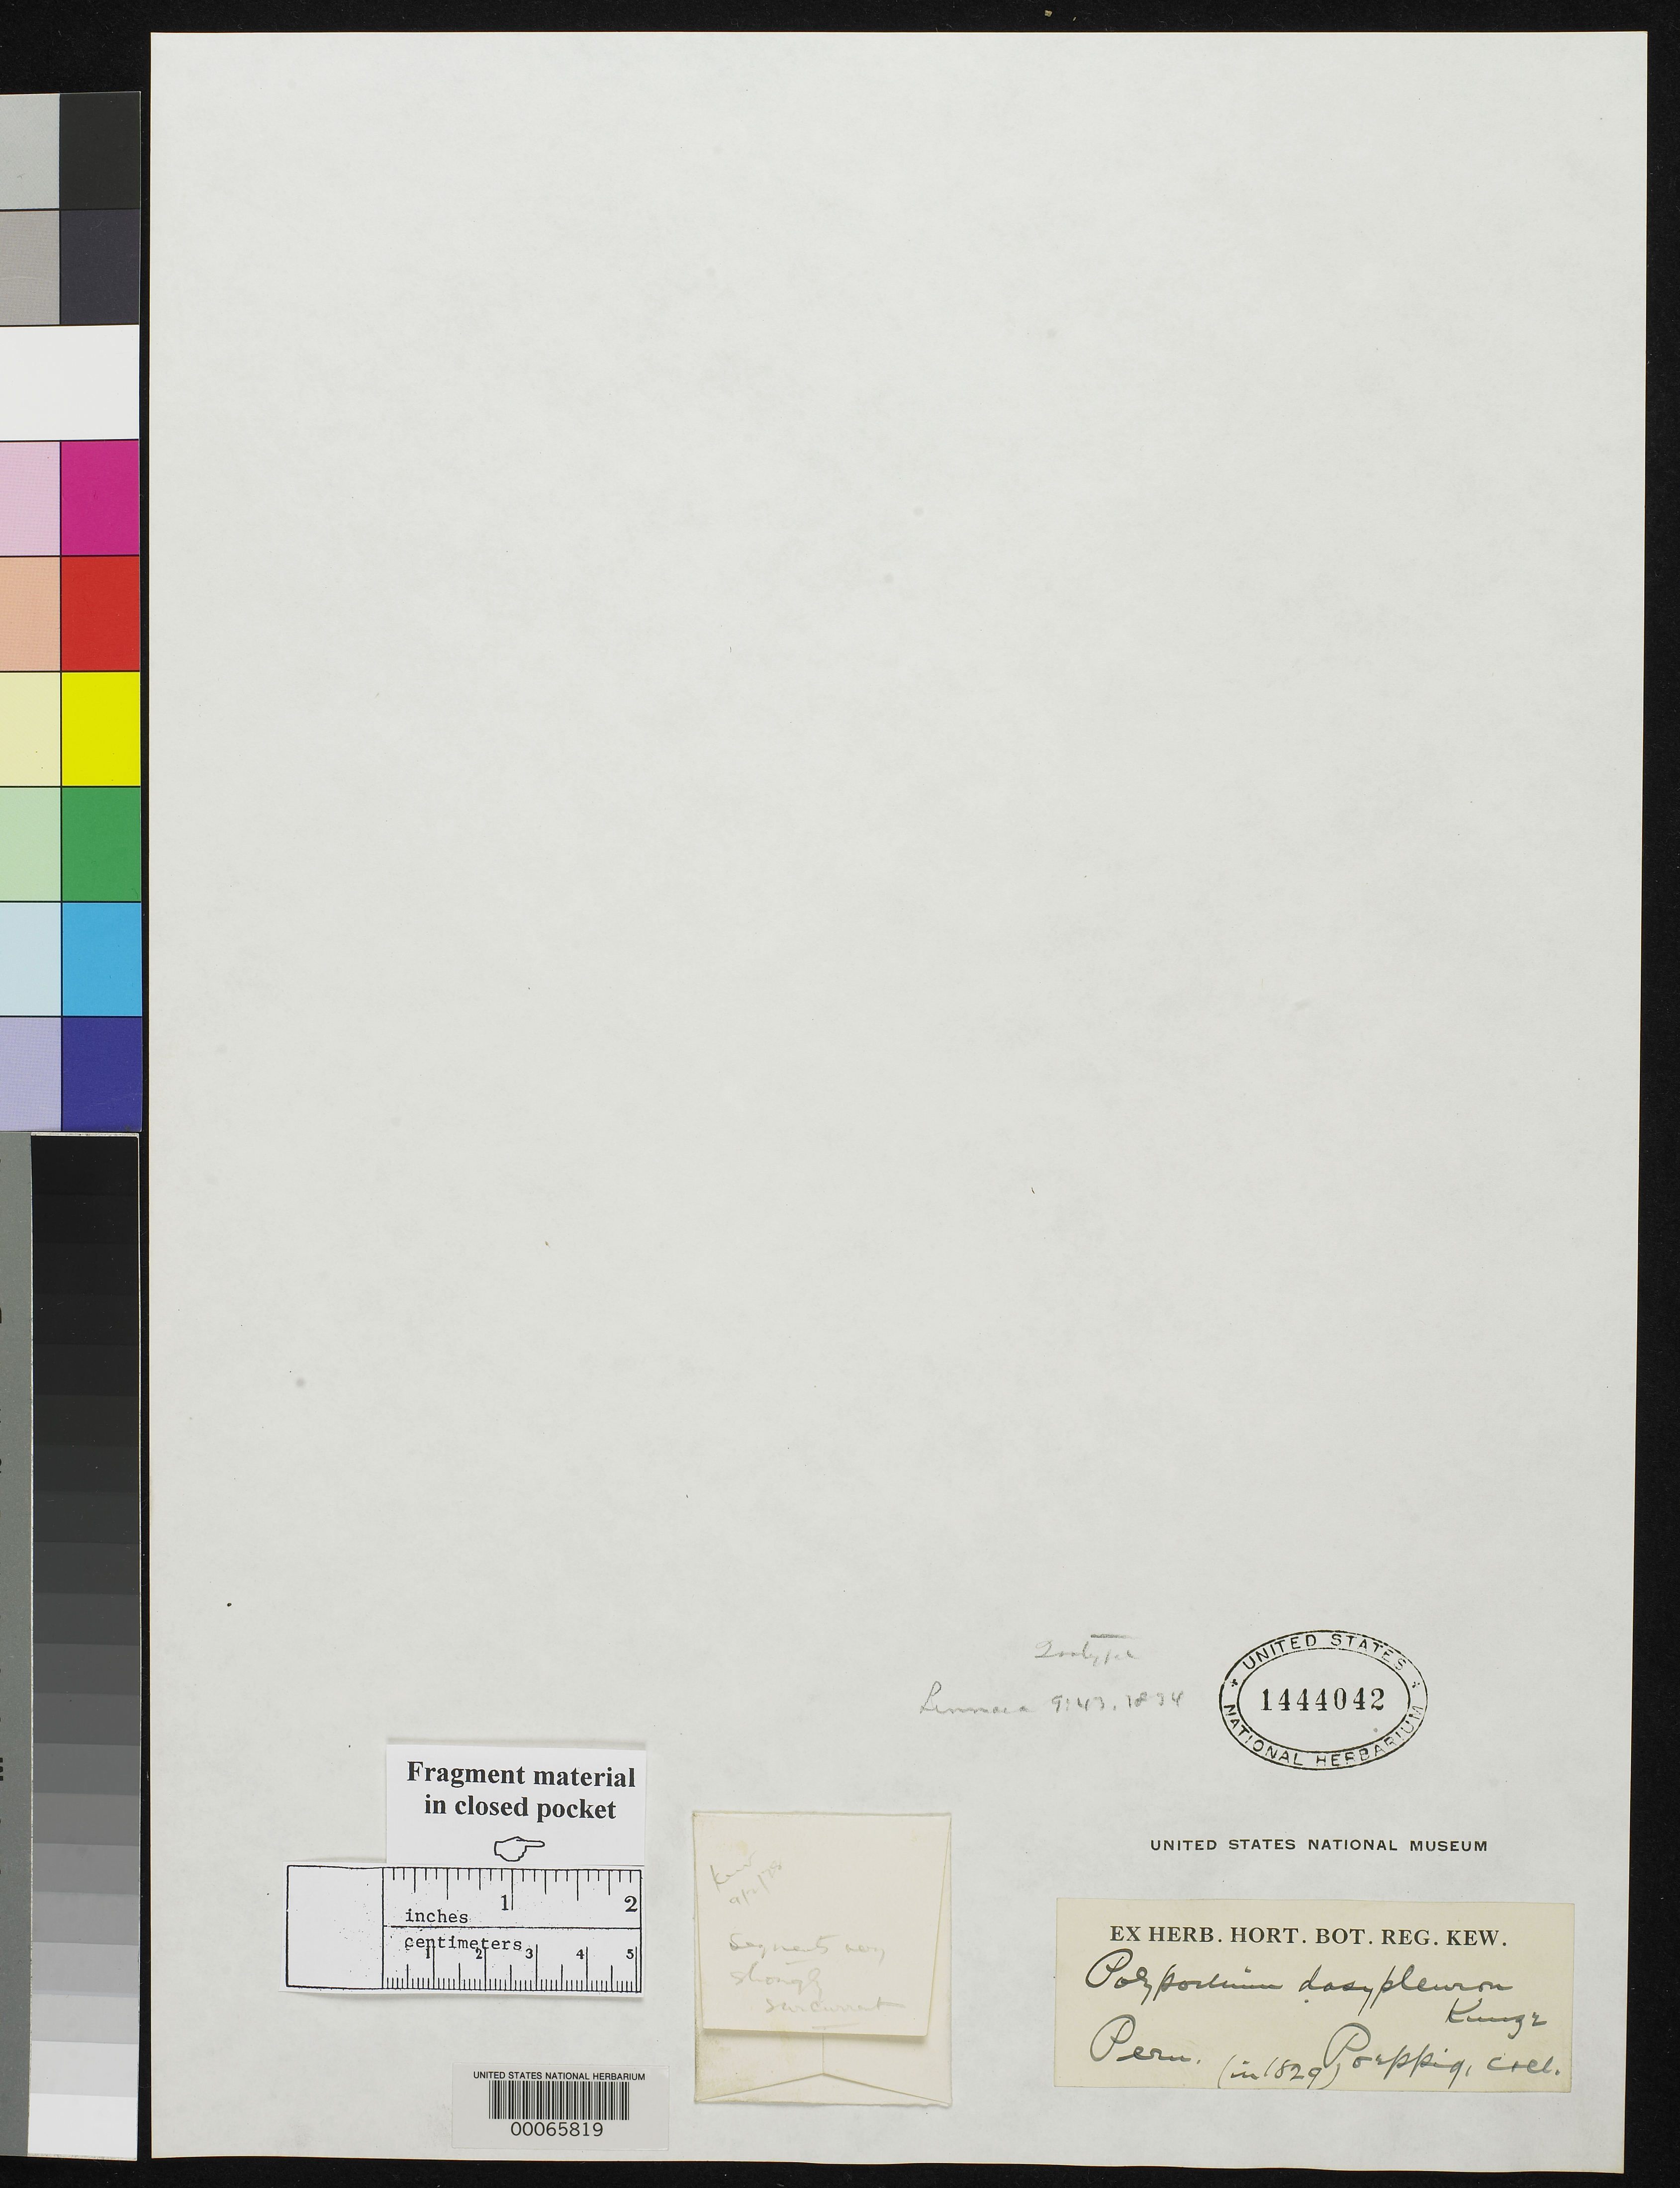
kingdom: Plantae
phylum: Tracheophyta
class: Polypodiopsida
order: Polypodiales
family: Polypodiaceae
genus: Polypodium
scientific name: Polypodium dasypleura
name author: Kunze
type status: Type Fragment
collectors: E. F. Poeppig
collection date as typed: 1829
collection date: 1829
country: Peru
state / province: San Martín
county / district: Mariscal Cáceres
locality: Rio Huallaga, margen Derecha del; Balsa Probana; dtto. Tocache Nuevo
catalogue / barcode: US 1444042